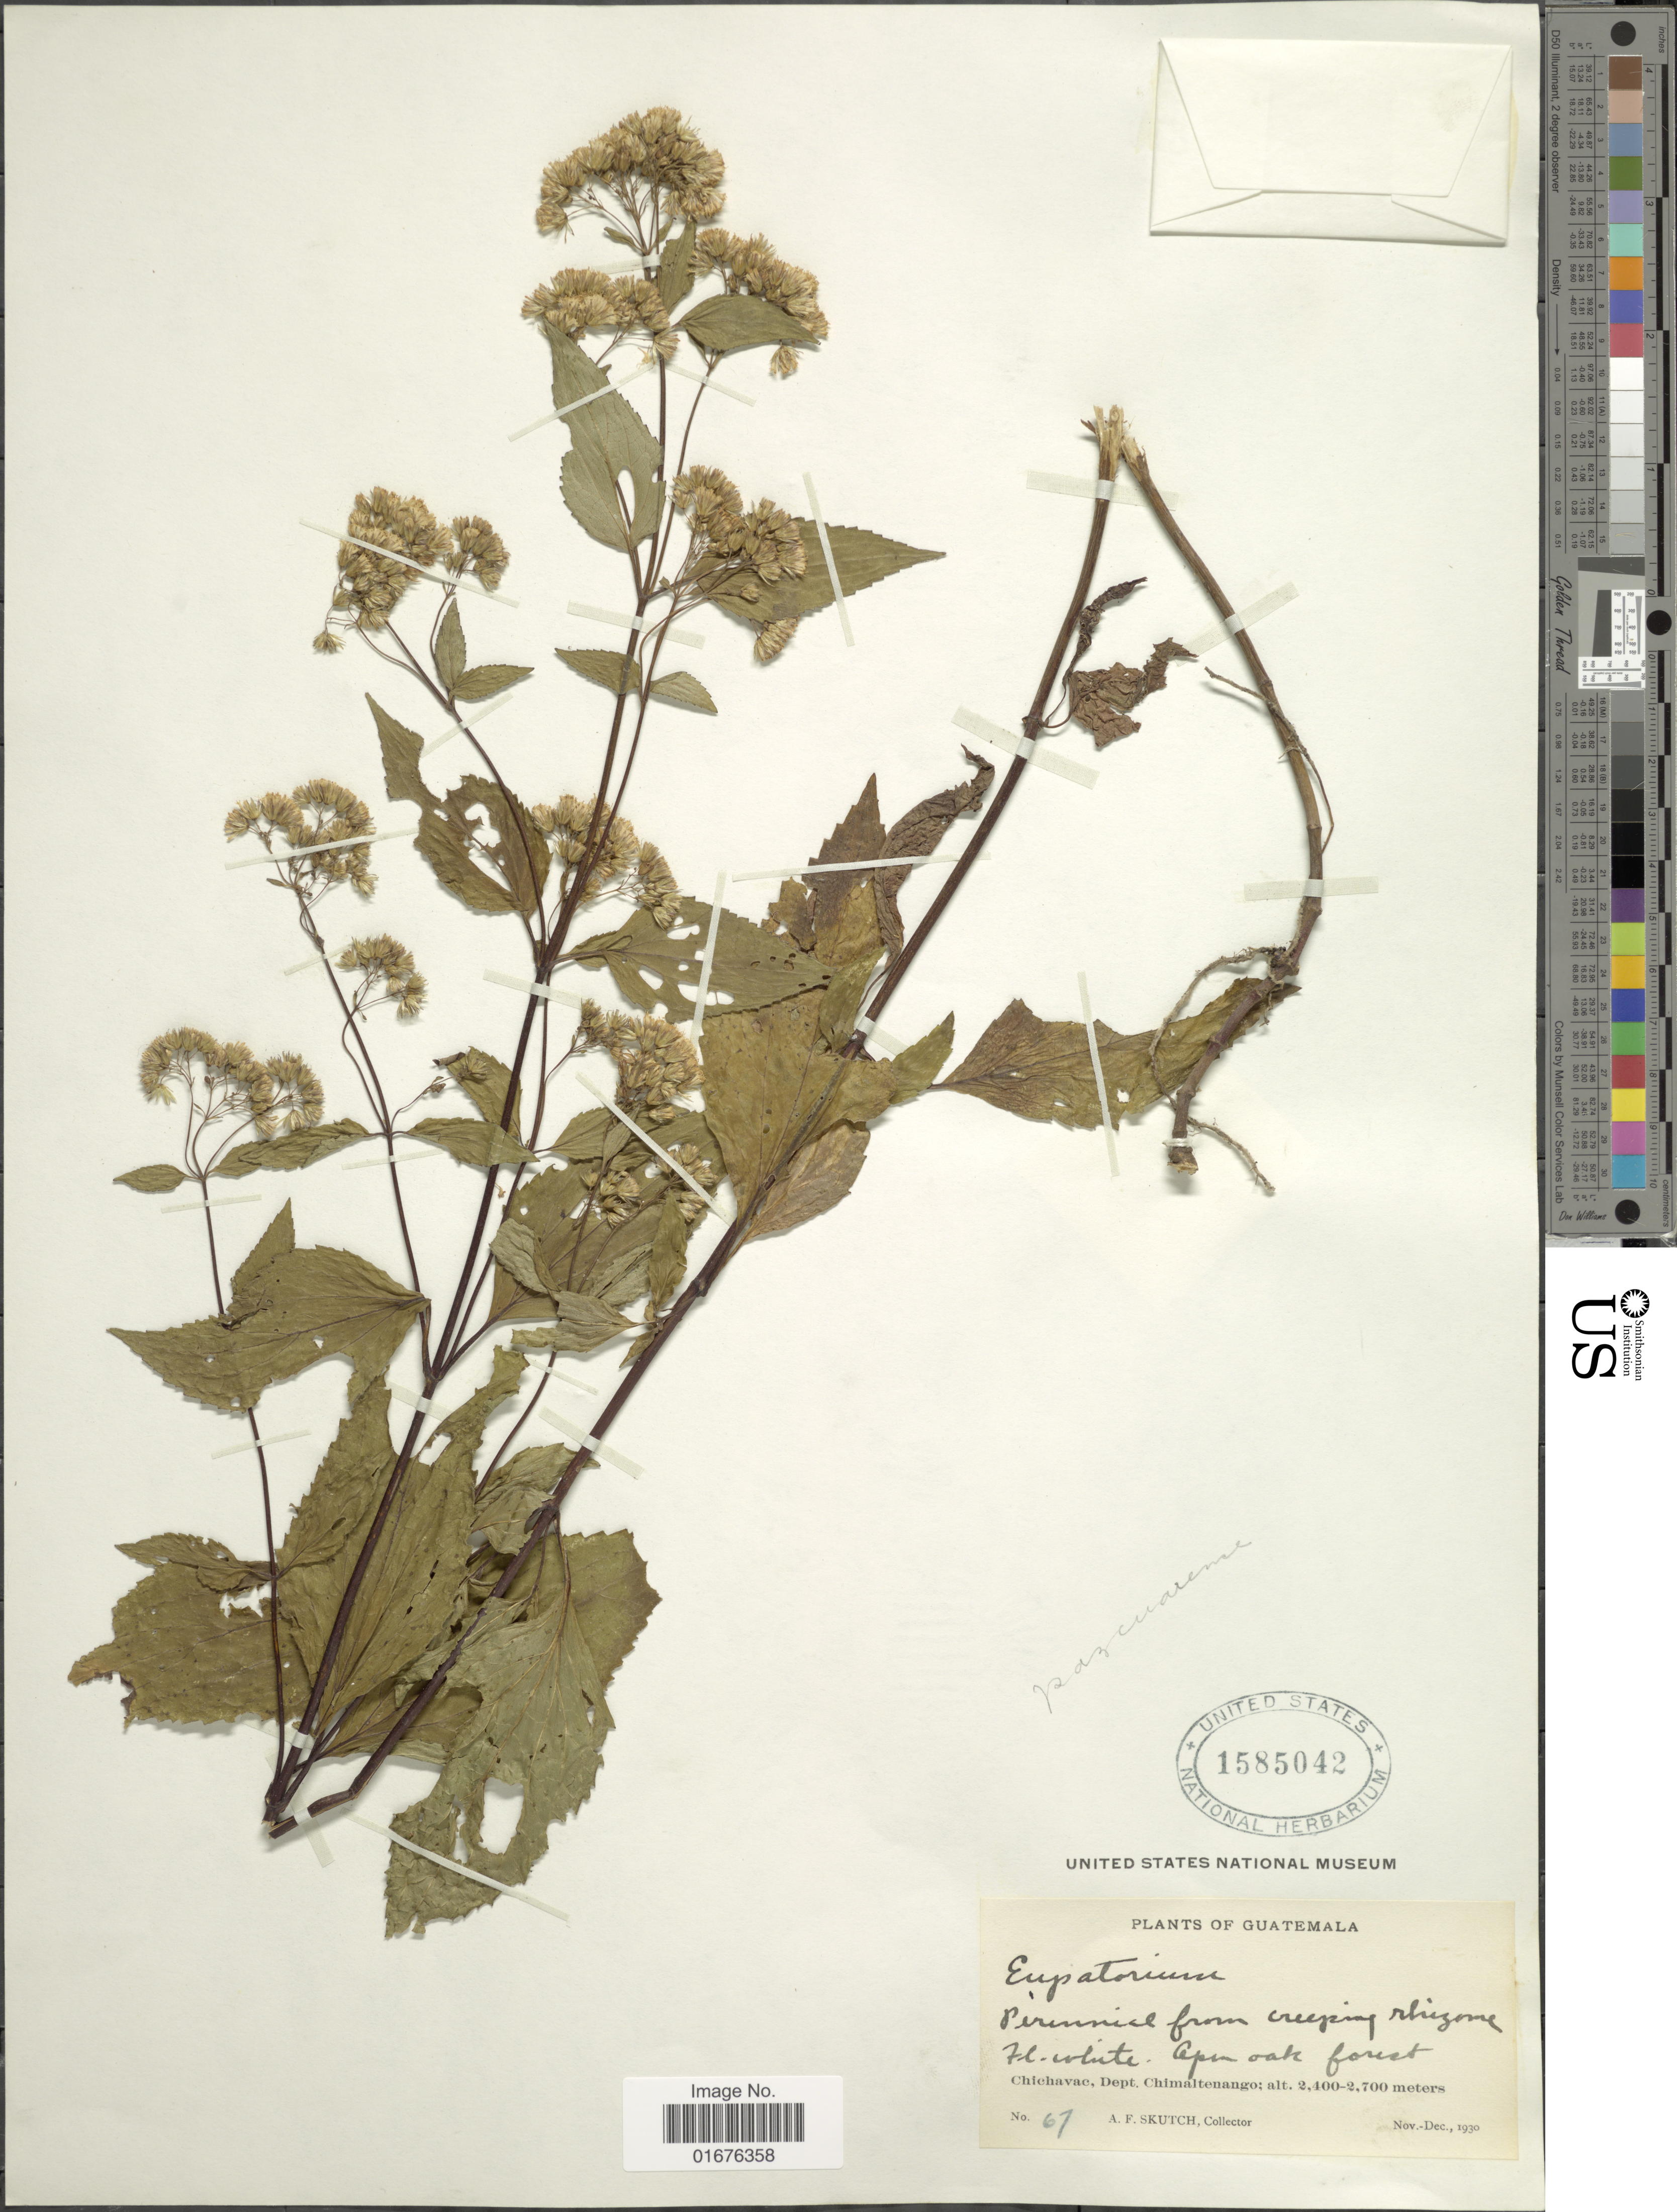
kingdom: Plantae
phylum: Tracheophyta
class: Magnoliopsida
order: Asterales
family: Asteraceae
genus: Ageratina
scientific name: Ageratina pazcuarensis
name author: (Kunth) R.M. King & H. Rob.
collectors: A. F. Skutch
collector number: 67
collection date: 1930-11/1930-12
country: Guatemala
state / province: Chimaltenango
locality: Open oak forest, Chichavac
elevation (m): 2400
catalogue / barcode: US 1585042